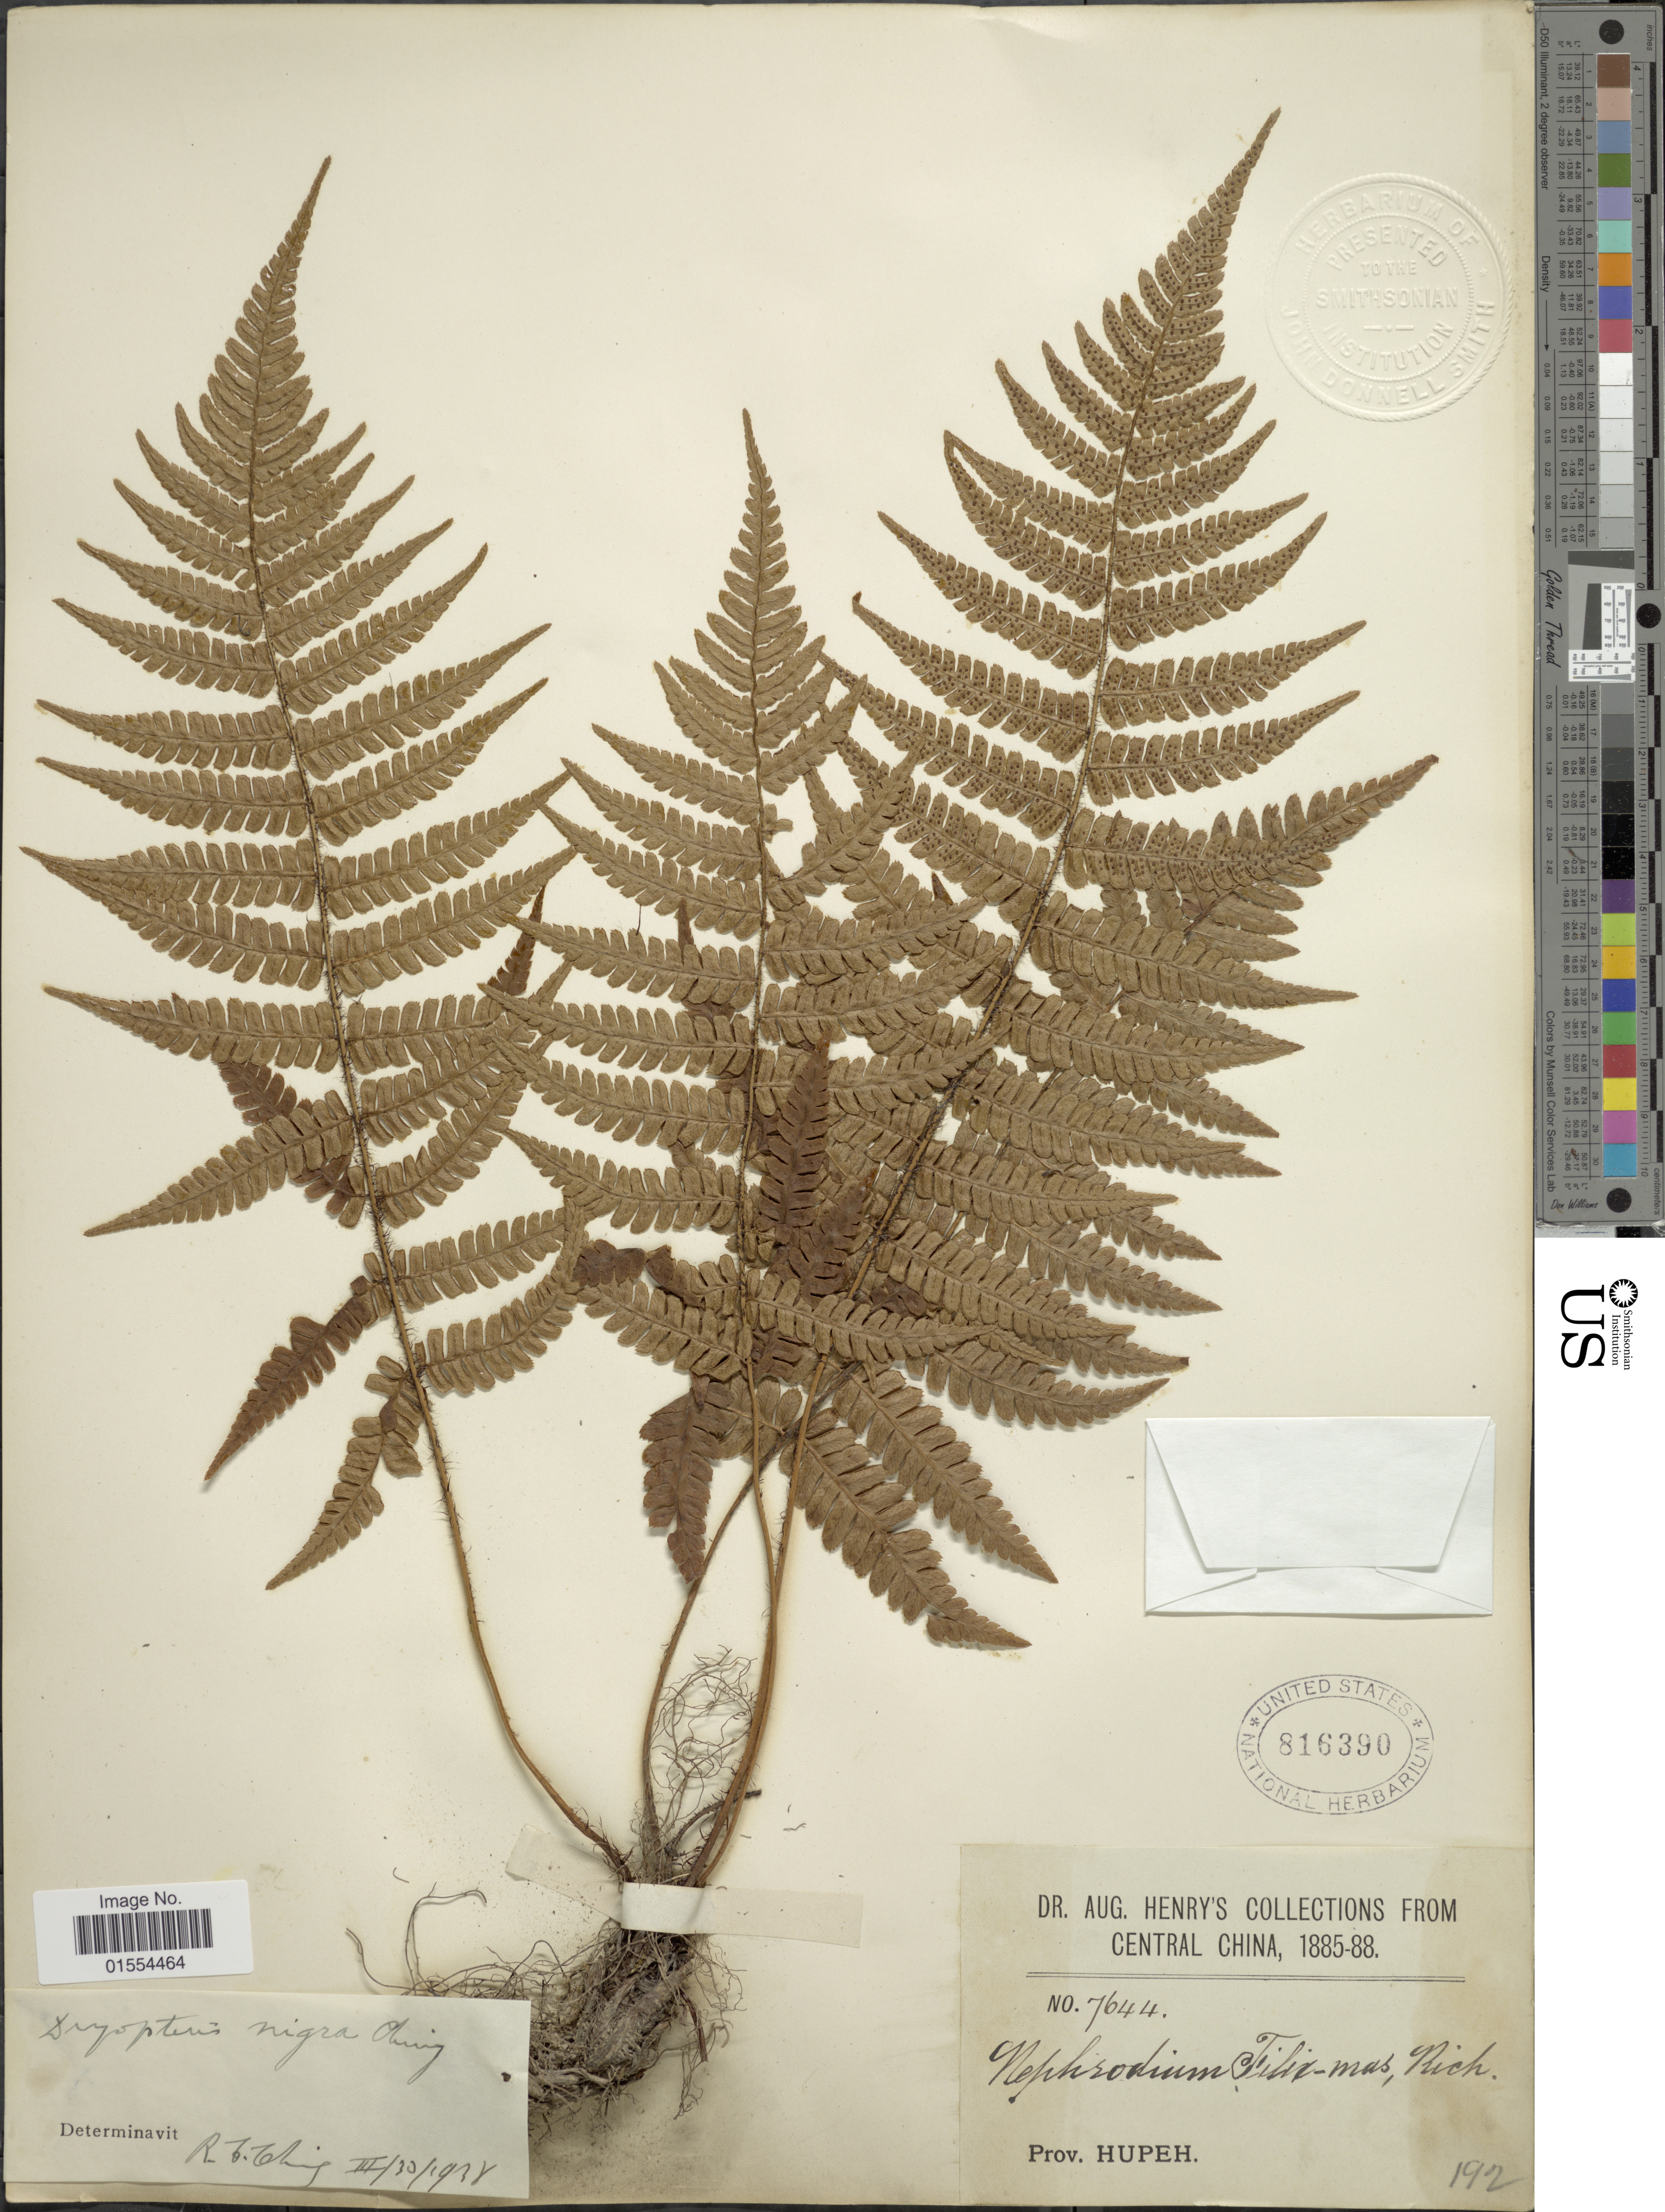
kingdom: Plantae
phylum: Tracheophyta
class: Polypodiopsida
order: Polypodiales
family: Dryopteridaceae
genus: Dryopteris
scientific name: Dryopteris nigra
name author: Ching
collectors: A. Henry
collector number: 7644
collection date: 1885/1888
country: China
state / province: Hubei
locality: Central China. Prov. Hupeh.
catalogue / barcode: US 816390